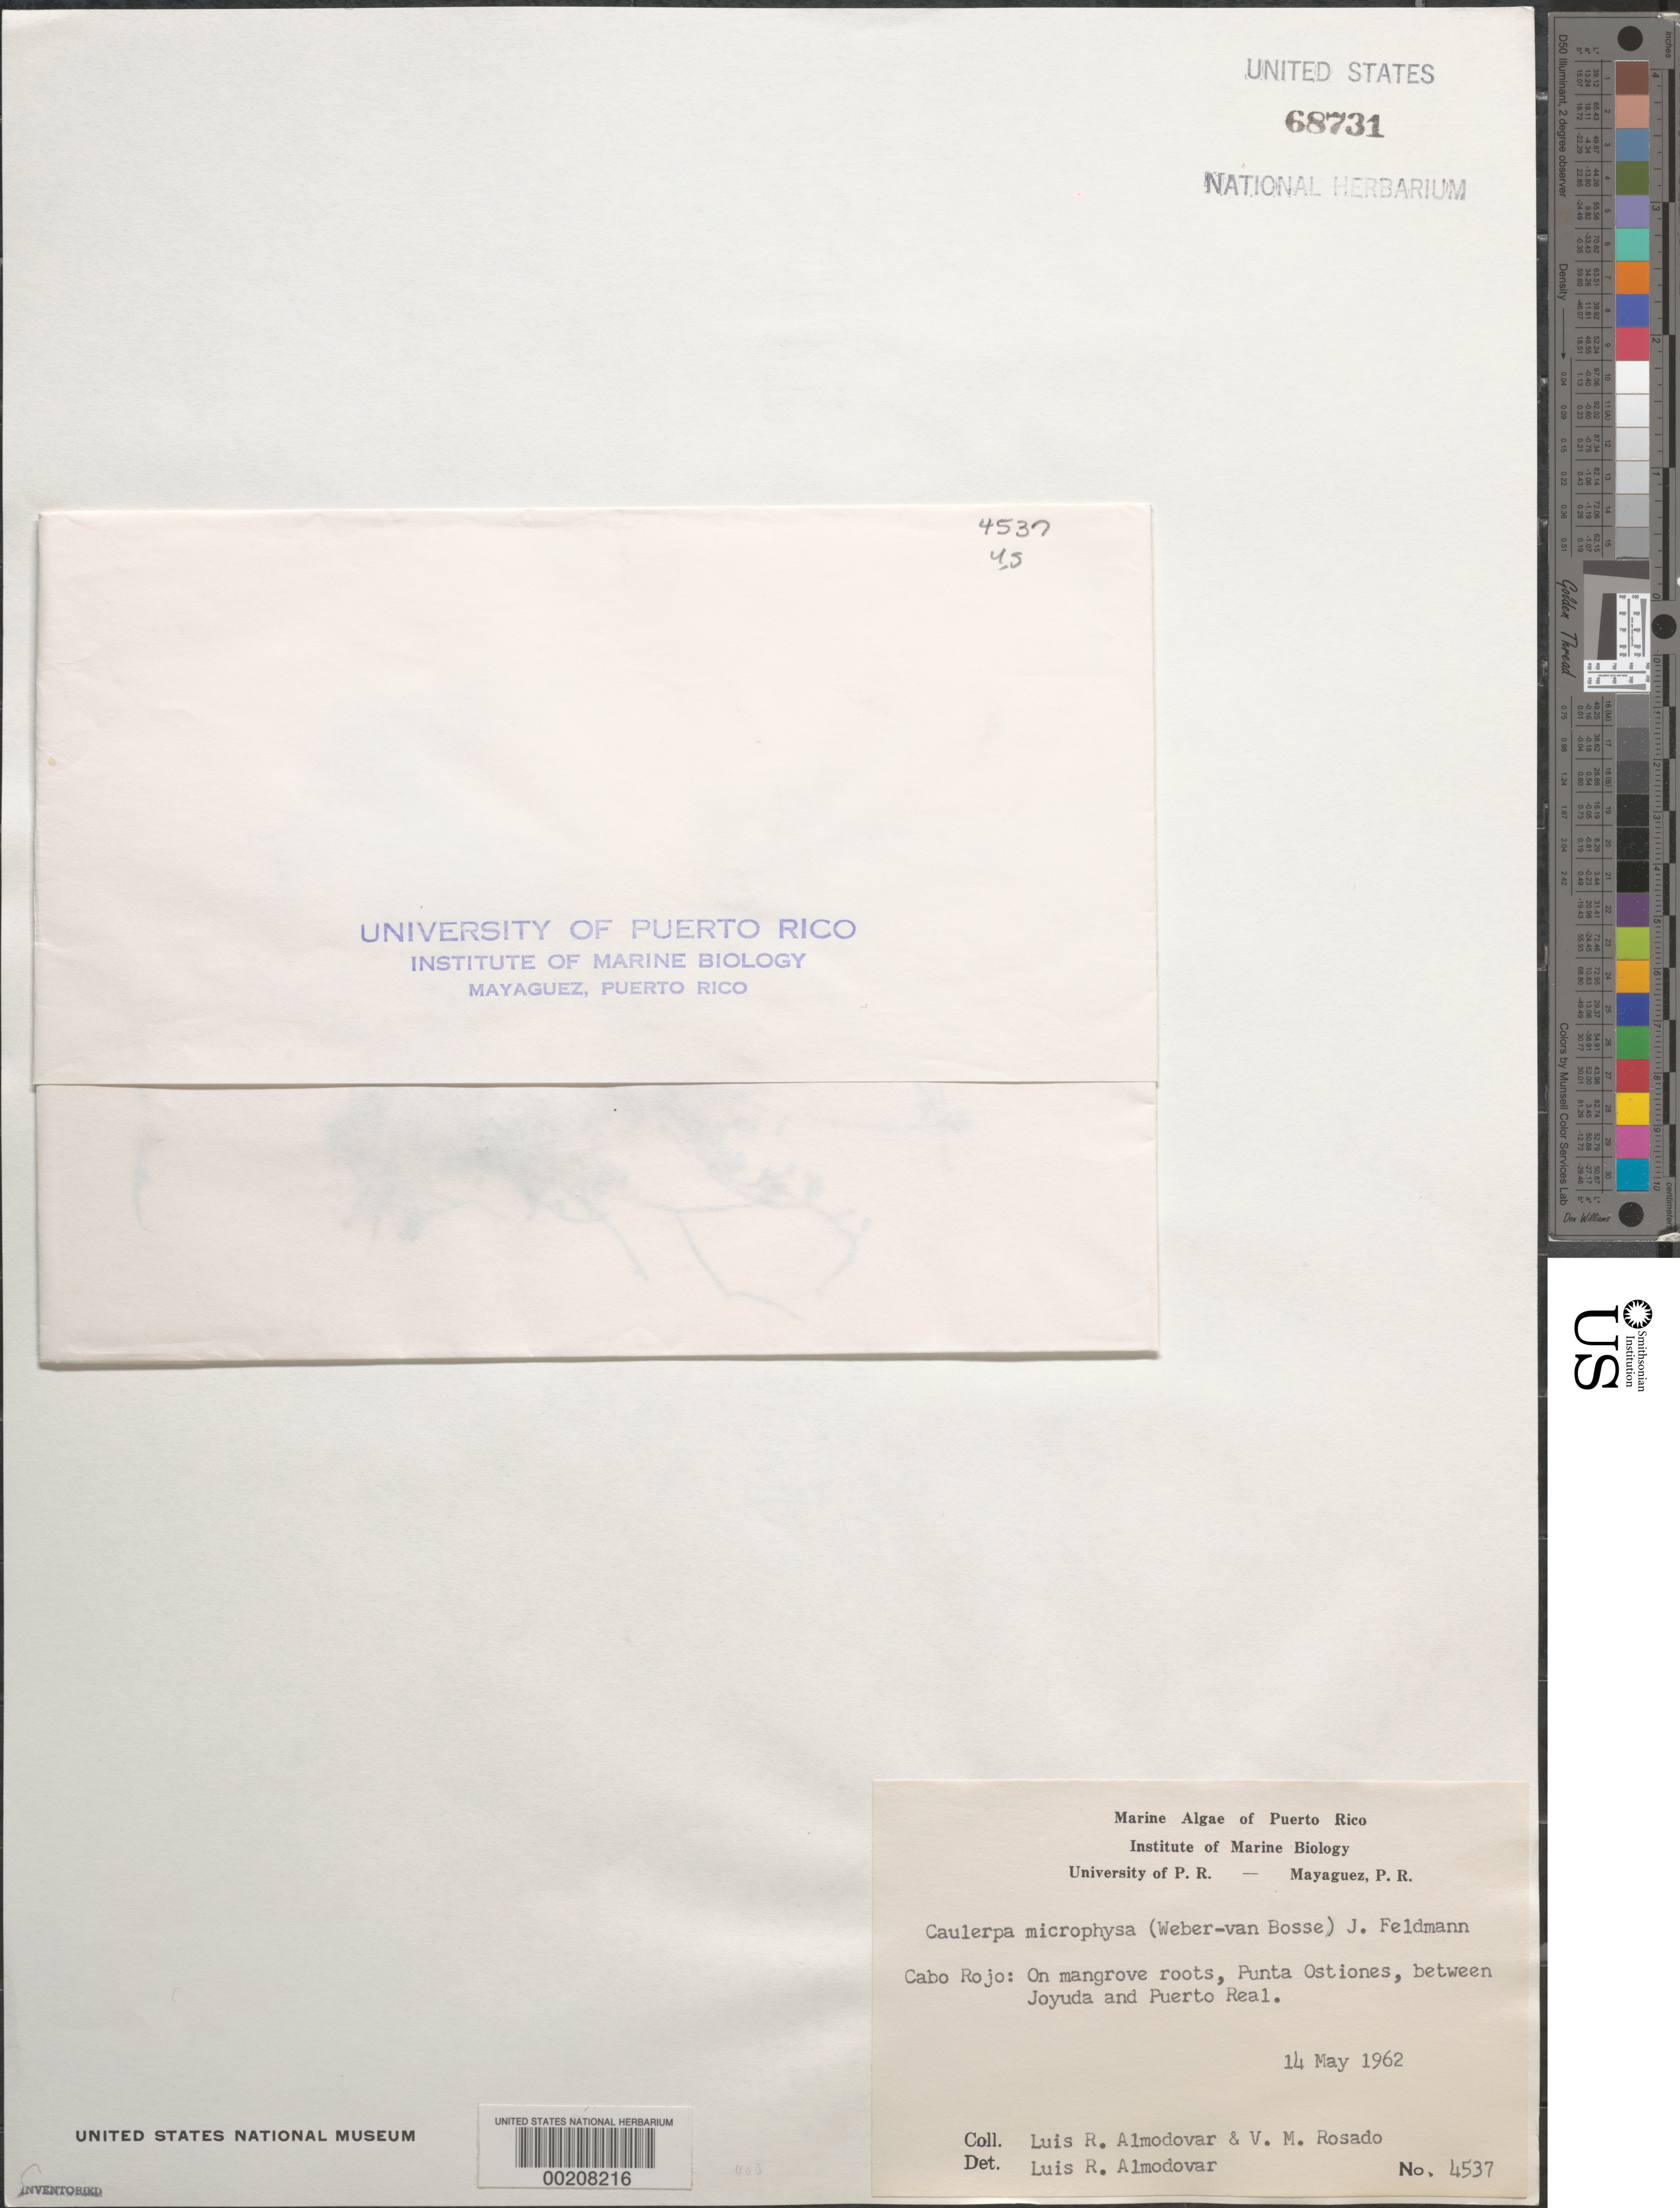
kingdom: Plantae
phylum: Chlorophyta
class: Ulvophyceae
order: Bryopsidales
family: Caulerpaceae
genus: Caulerpa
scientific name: Caulerpa microphysa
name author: (Weber Bosse) Feldmann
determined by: Almodovar, L. R.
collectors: L. Almodovar & V. Rosado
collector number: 4537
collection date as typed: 14 May 1962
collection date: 1962-05-14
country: Puerto Rico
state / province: Cabo Rojo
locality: Punta Ostiones, between Joyuda and Puerto Real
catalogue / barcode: US 68731